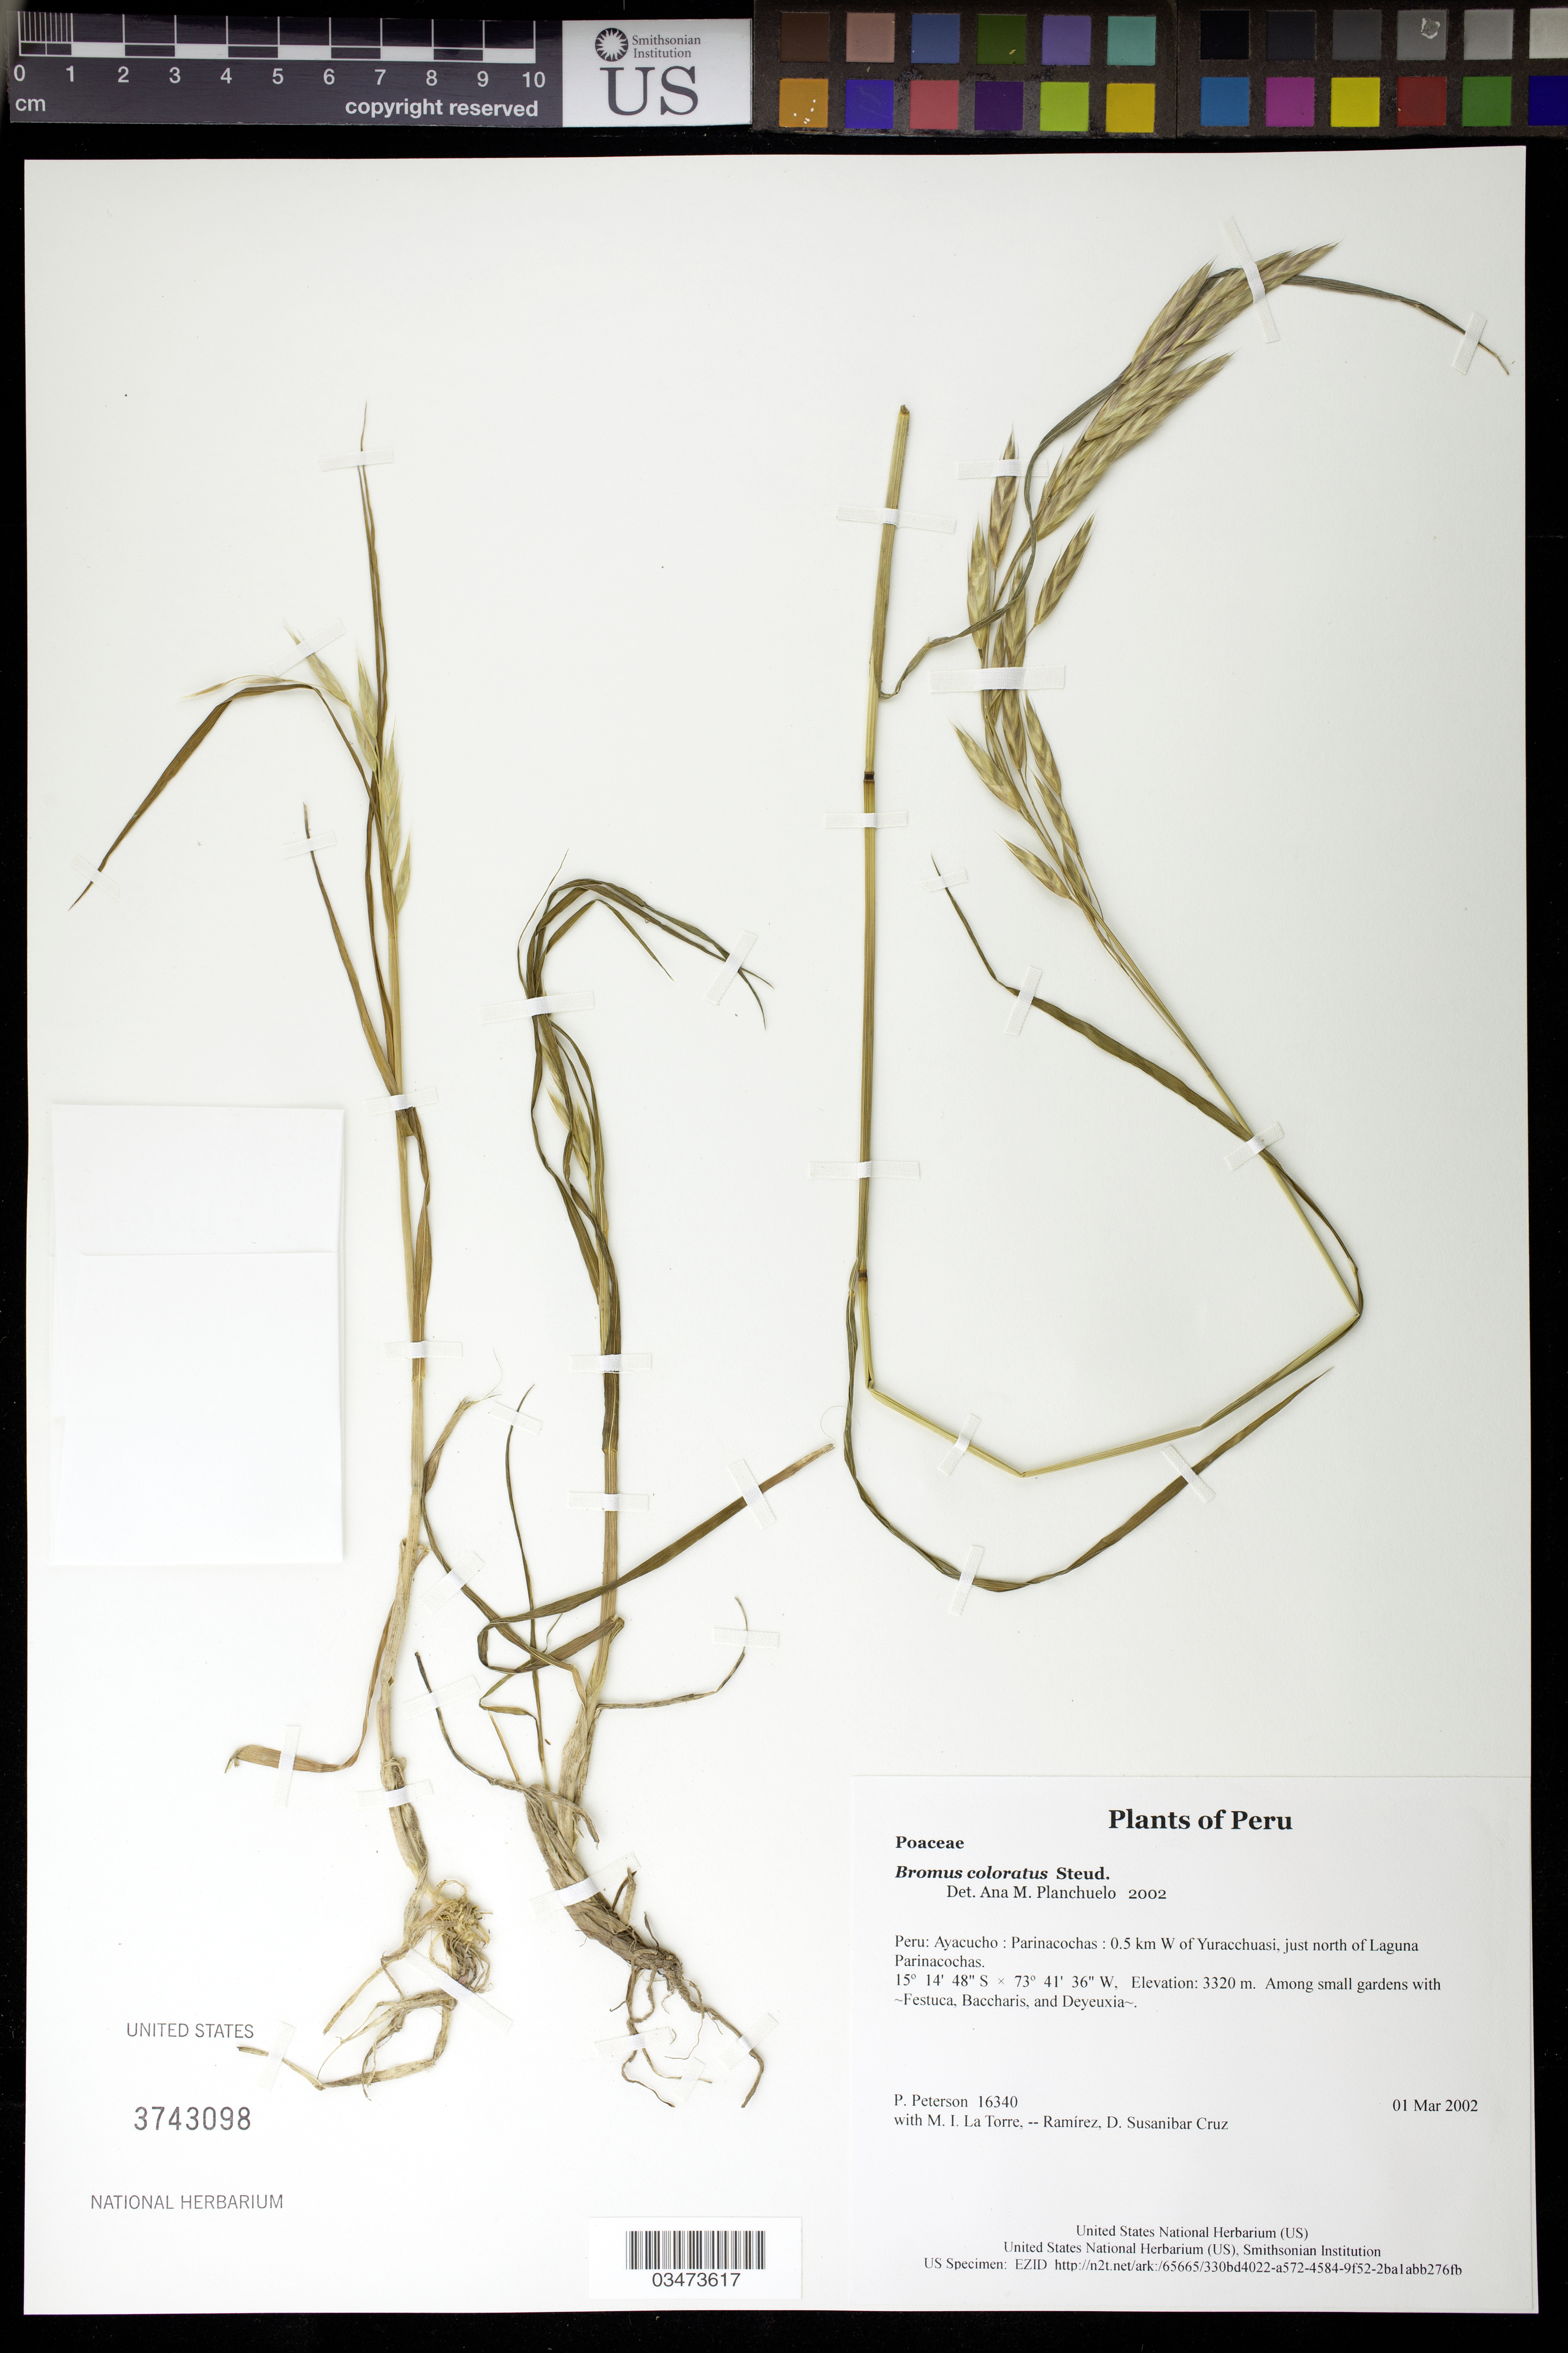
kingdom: Plantae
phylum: Tracheophyta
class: Liliopsida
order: Poales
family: Poaceae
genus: Bromus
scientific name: Bromus coloratus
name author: Steud.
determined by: Planchuelo, A. M.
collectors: P. M. Peterson, M. I. La Torre, A. Ramírez & D. Susanibar Cruz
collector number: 16340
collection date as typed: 01 Mar 2002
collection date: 2002-03-01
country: Peru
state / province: Ayacucho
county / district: Parinacochas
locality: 0.5 km W of Yuracchuasi, just north of Laguna Parinacochas.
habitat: Among small gardens with ~Festuca, Baccharis, and Deyeuxia~.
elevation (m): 3320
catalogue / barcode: US 3743098